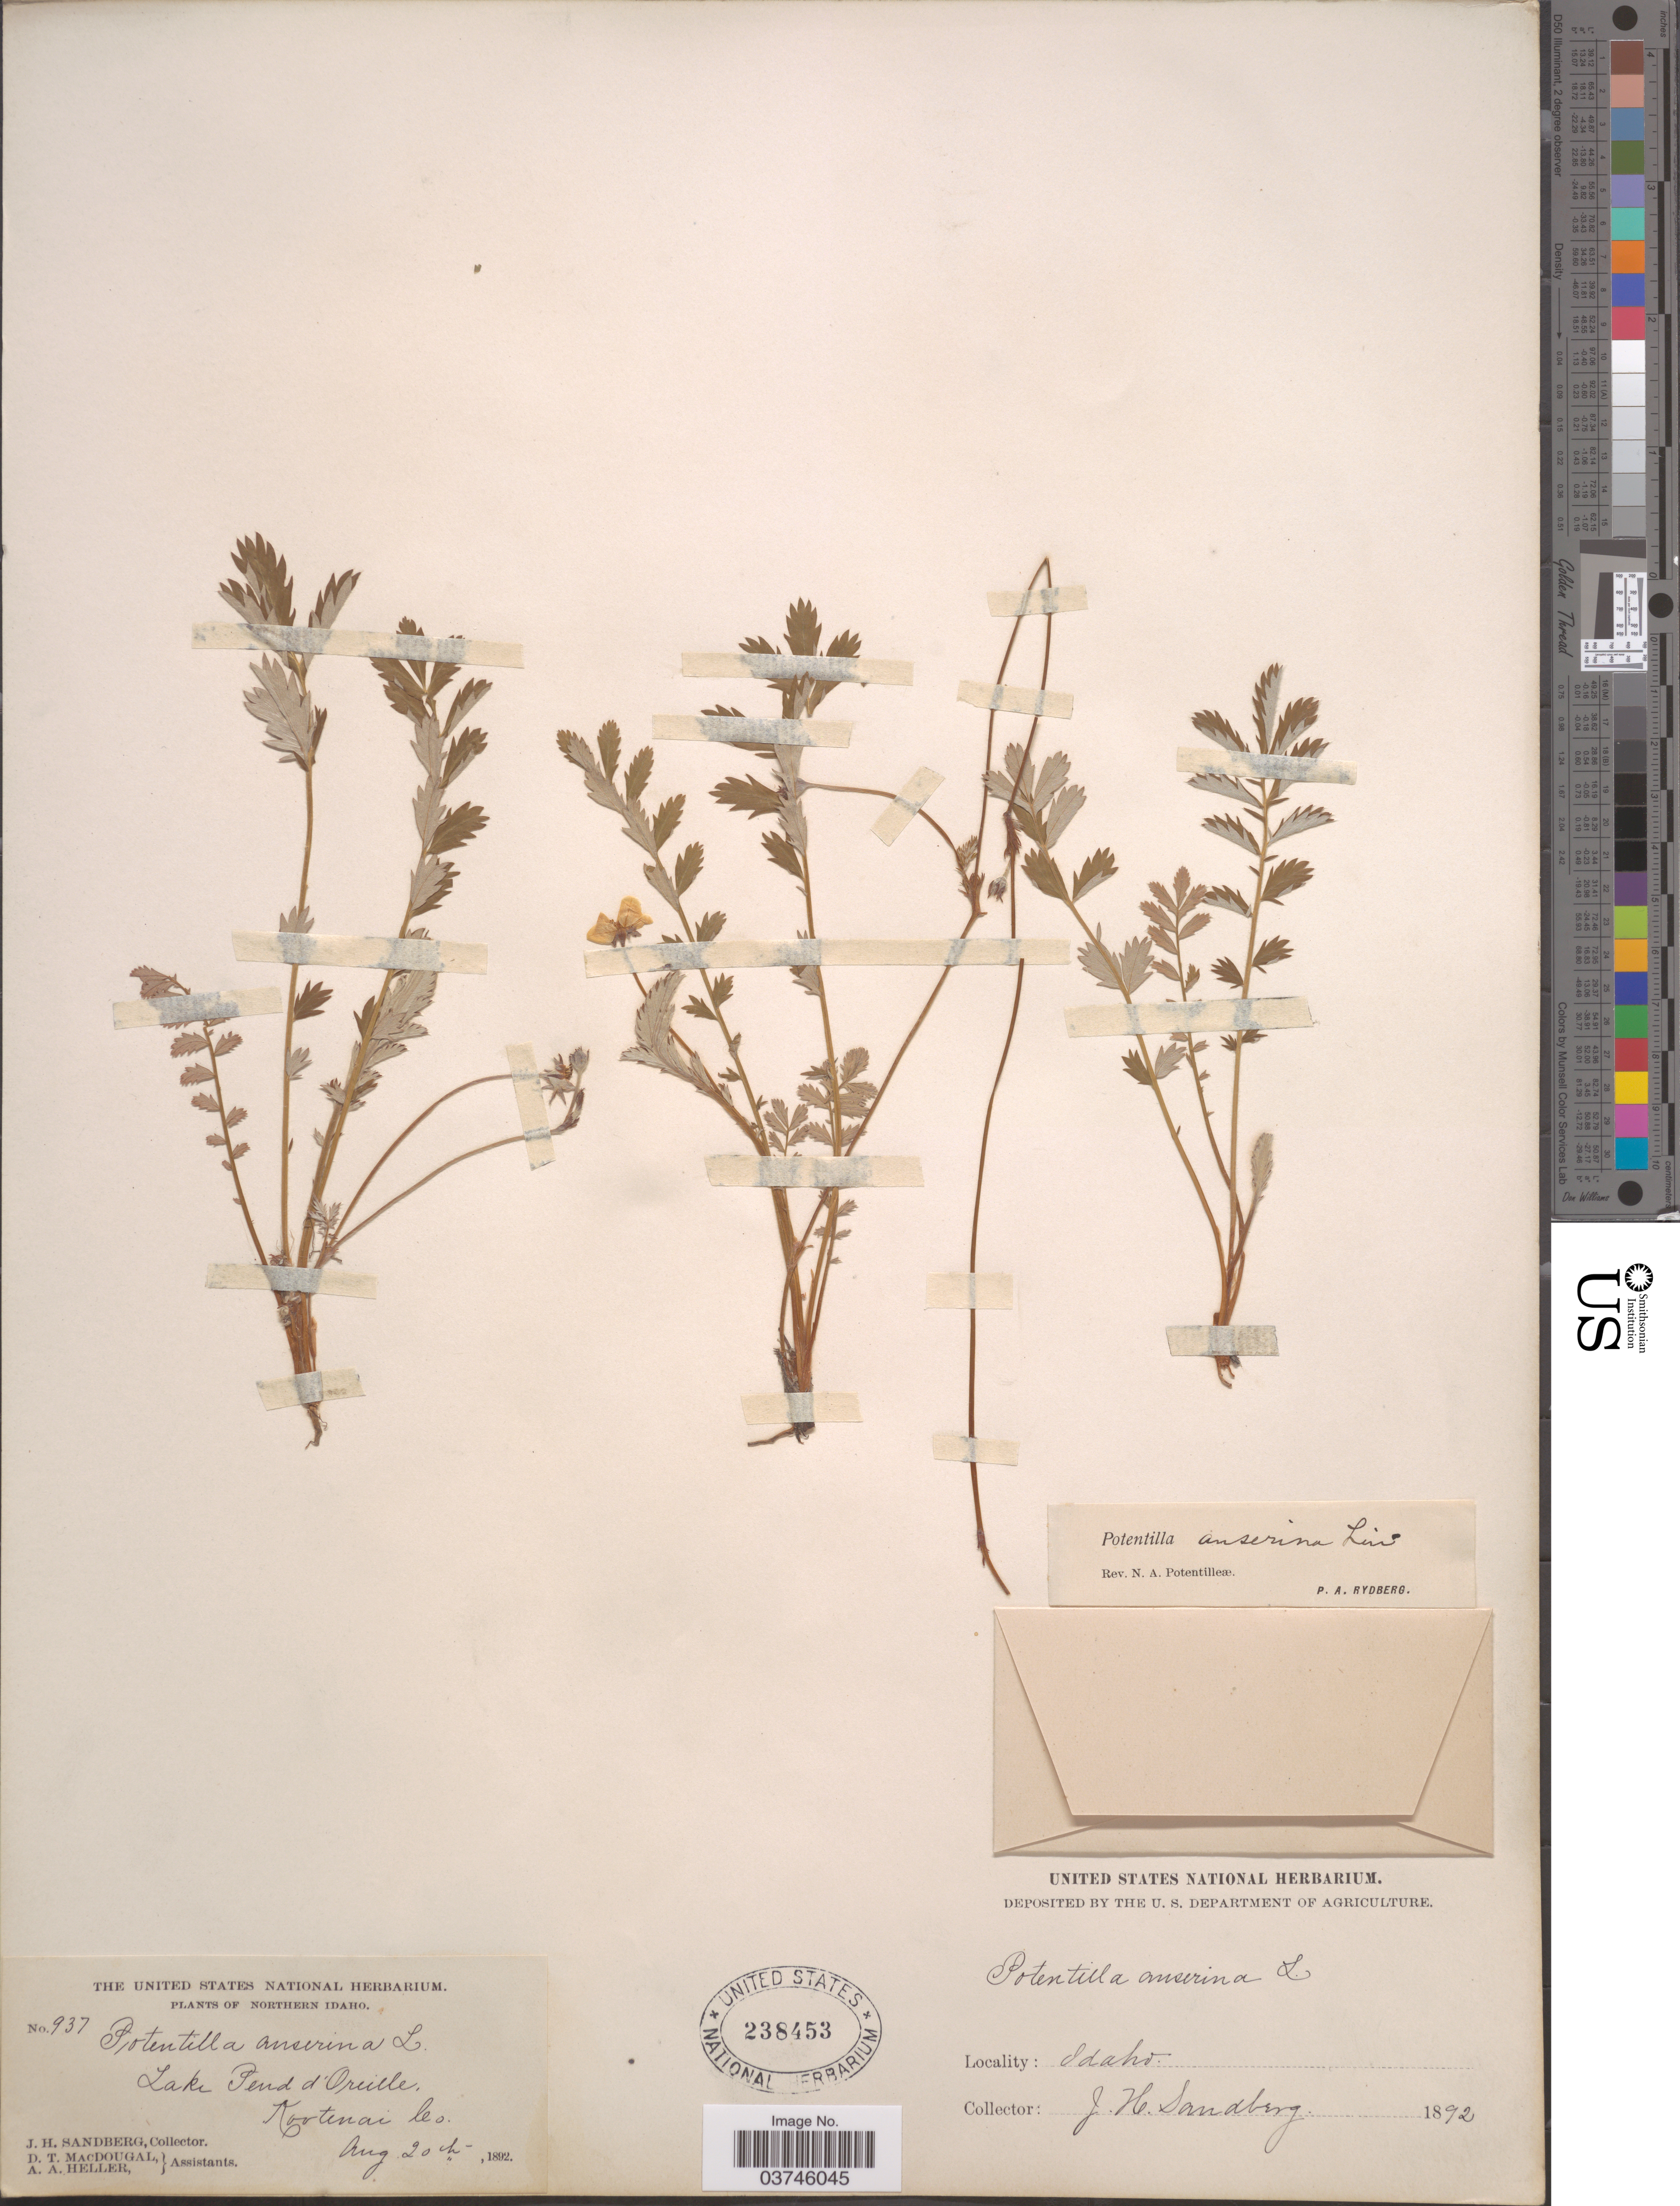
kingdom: Plantae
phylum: Tracheophyta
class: Magnoliopsida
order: Rosales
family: Rosaceae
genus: Argentina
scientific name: Argentina anserina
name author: (L.) Rydb.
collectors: J. H. Sandberg, D. T. MacDougal & A. A. Heller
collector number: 937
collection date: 1892-08-20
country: United States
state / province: Idaho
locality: Northern Idaho. Lake Pend d' Oreille, Kootenai Co.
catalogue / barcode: US 238453